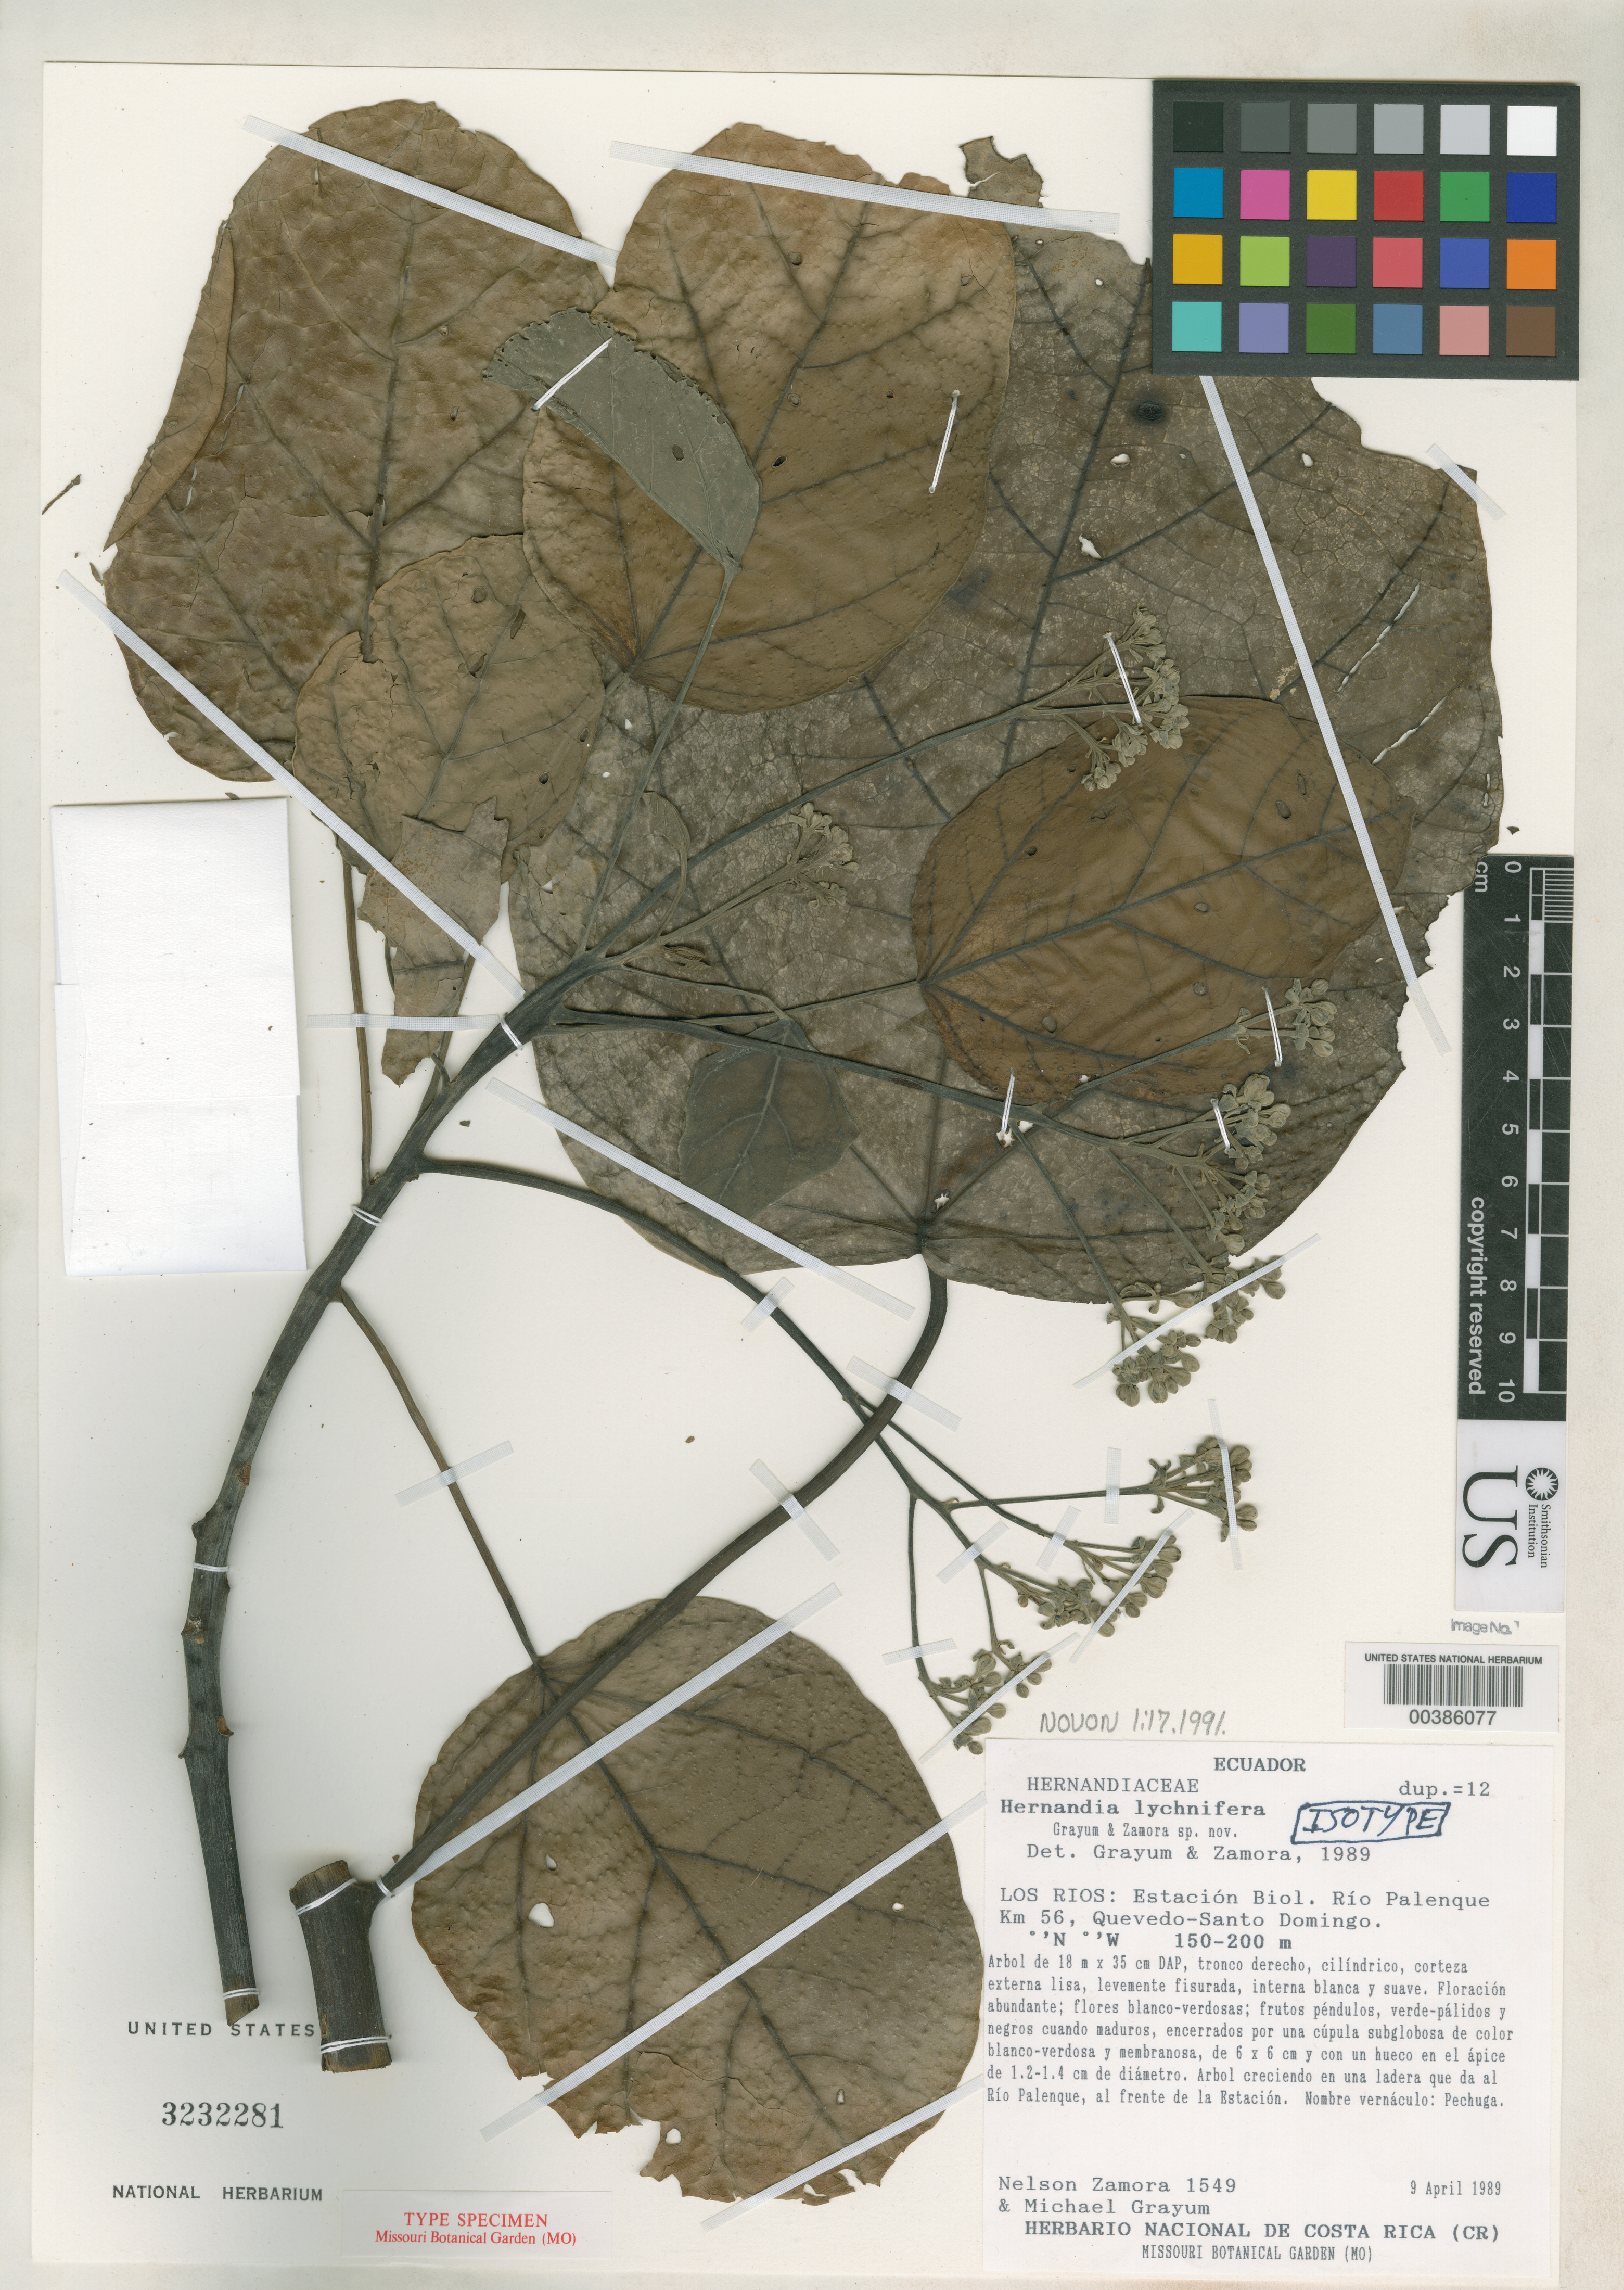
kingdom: Plantae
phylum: Tracheophyta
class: Magnoliopsida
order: Laurales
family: Hernandiaceae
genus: Hernandia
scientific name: Hernandia lychnifera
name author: Grayum & N. Zamora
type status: Isotype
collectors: N. Zamora & M. H. Grayum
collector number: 1549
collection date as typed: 09 Apr 1989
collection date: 1989-04-09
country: Ecuador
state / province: Los Ríos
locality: Estacion Biologica Rio Palenque, km 56, Quevedo - Santo Domingo.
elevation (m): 150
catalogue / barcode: US 3232281